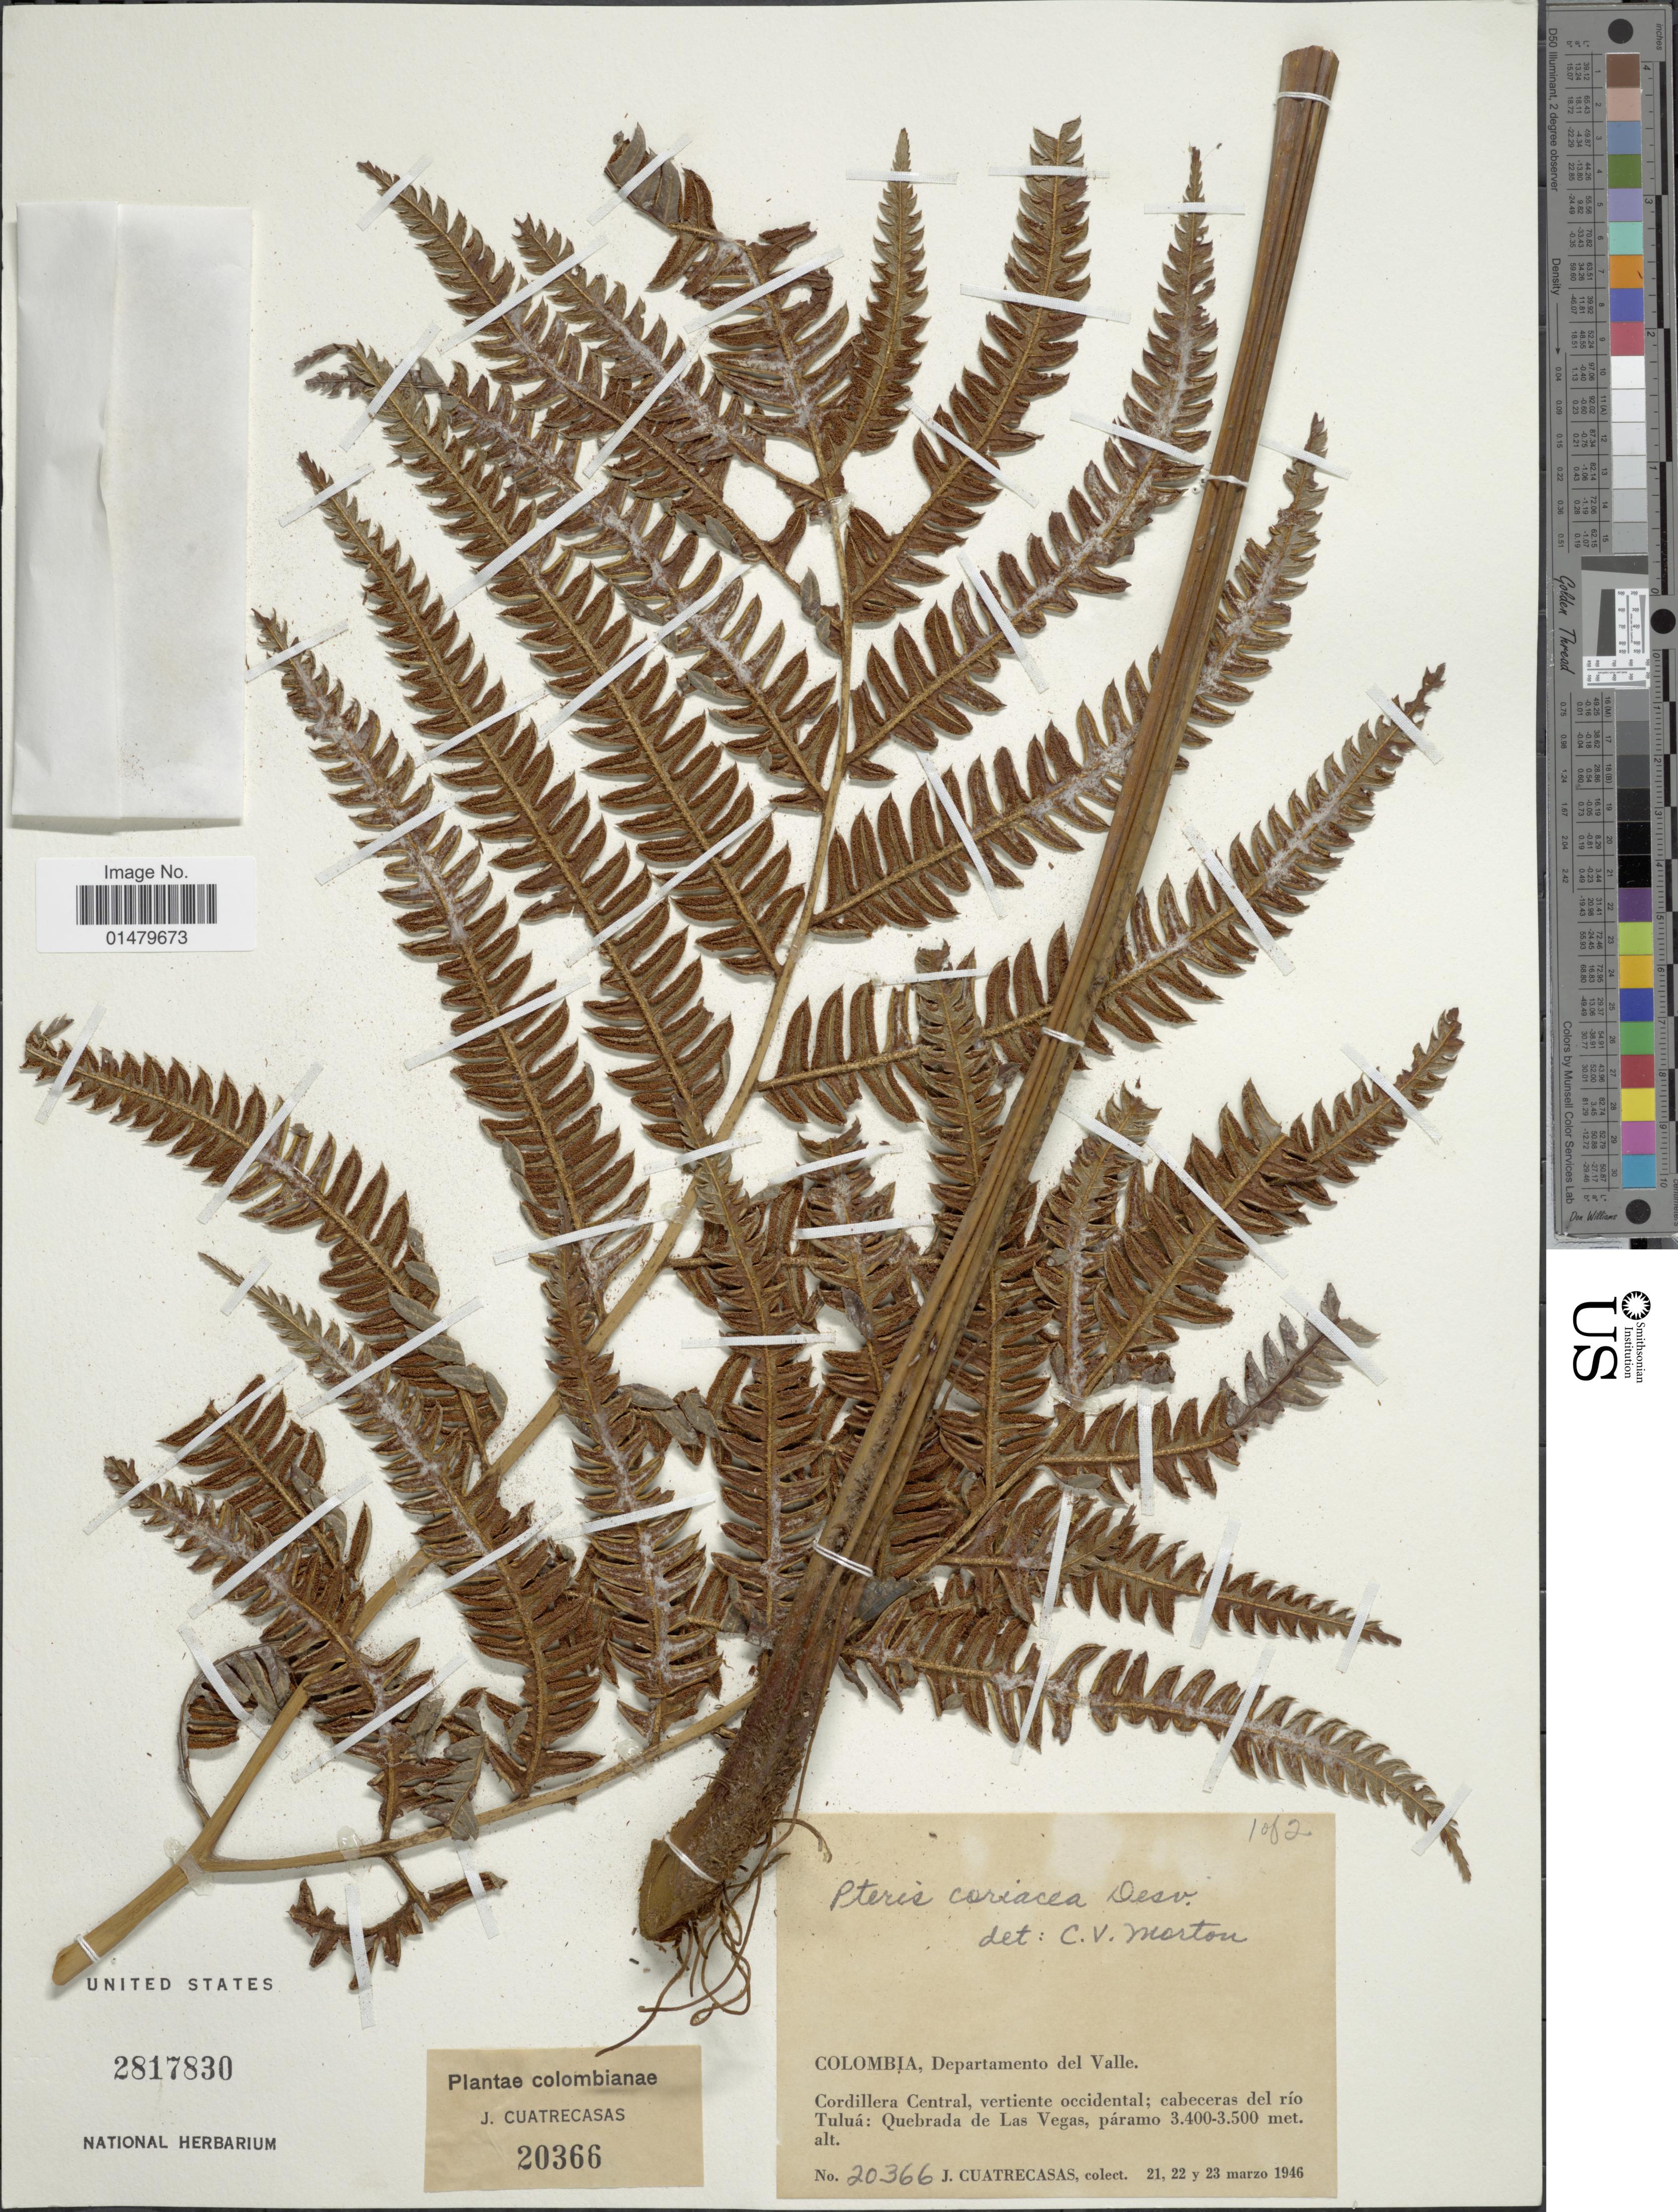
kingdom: Plantae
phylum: Tracheophyta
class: Polypodiopsida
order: Polypodiales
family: Pteridaceae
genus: Pteris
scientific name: Pteris muricatopedata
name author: A.L. Arbeláez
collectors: J. Cuatrecasas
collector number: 20366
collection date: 1946-03-21/1946-03-23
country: Colombia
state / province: Valle del Cauca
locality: Departamento del Valle. Cordillera Central, veriente occidental; cabeceras del rio Tulua: Quebrada de Las Vegas.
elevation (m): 3400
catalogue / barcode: US 2817830